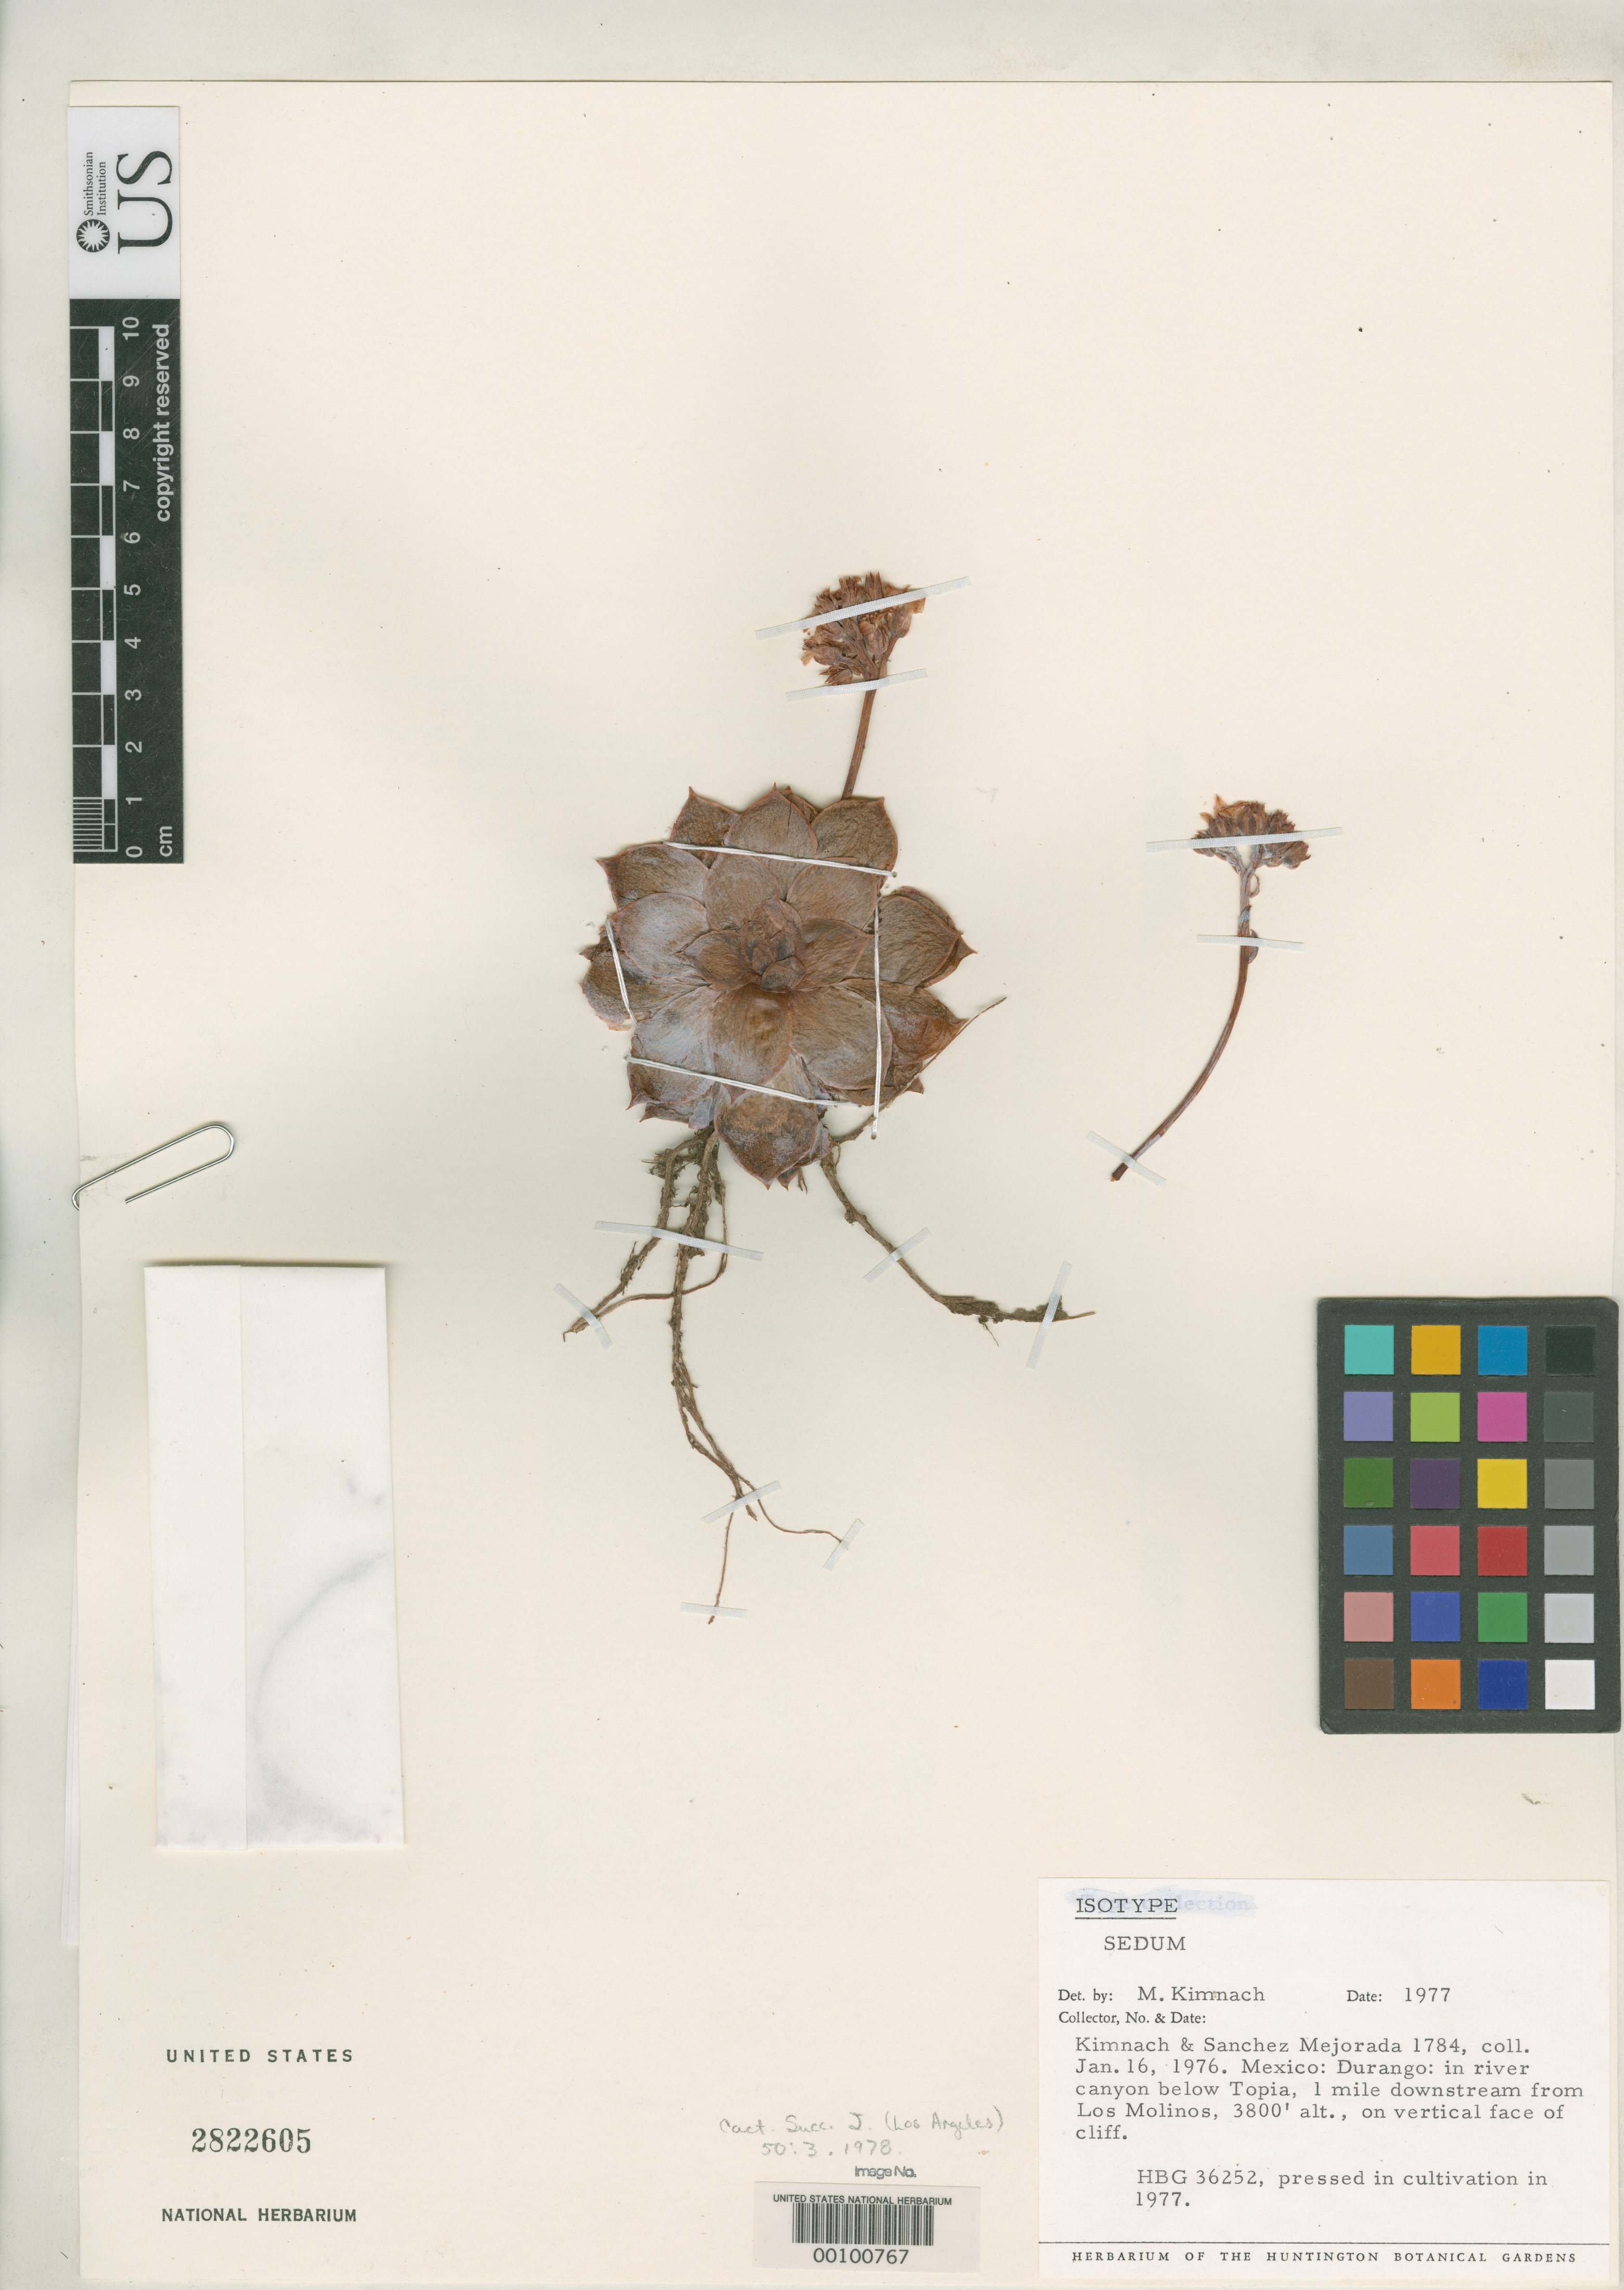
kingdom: Plantae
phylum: Tracheophyta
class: Magnoliopsida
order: Saxifragales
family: Crassulaceae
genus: Sedum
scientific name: Sedum suavelolens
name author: Kimnach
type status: Isotype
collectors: M. W. Kimnach & R. H. Sanchez Mejoranda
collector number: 1784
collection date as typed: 16 Jan 1976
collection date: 1976-01-16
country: Mexico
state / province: Durango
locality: Barranca de Topia; alt. 3800 ft.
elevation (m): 1158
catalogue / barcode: US 2822605